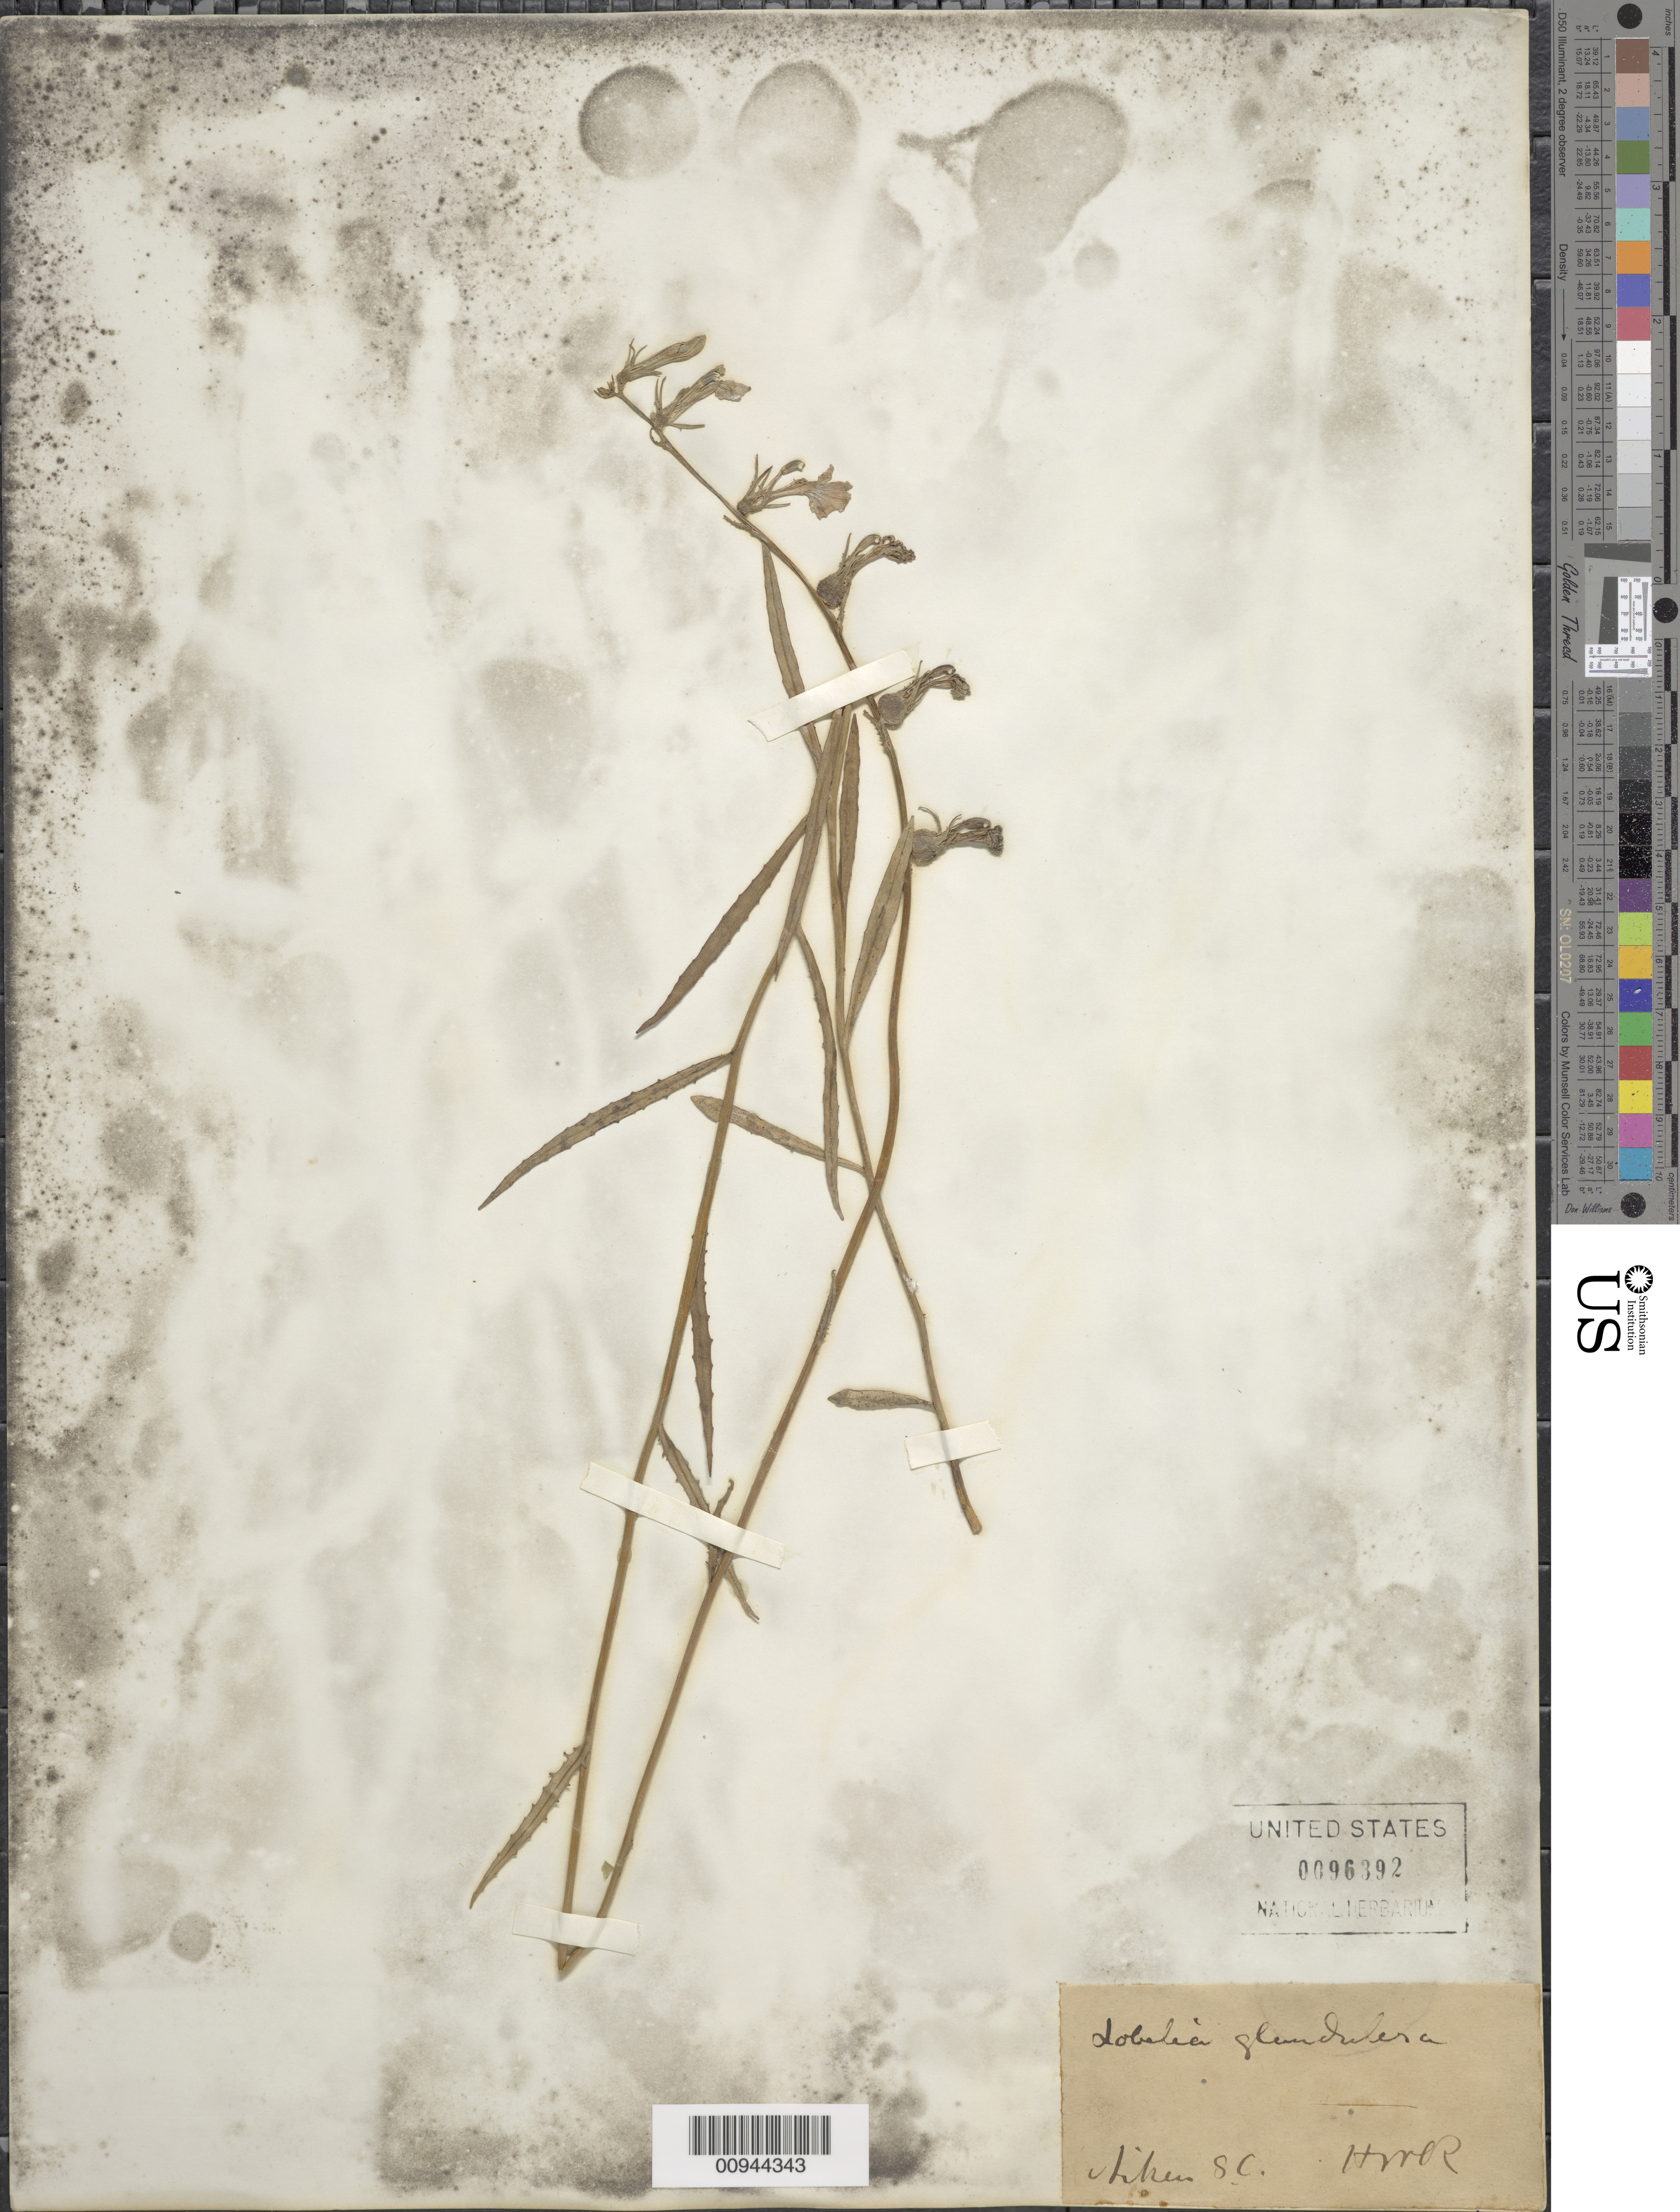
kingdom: Plantae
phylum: Tracheophyta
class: Magnoliopsida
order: Asterales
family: Campanulaceae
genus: Lobelia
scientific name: Lobelia glandulosa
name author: Walter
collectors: HMR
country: United States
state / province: South Carolina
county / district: Aiken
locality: Aiken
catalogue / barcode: US 96392